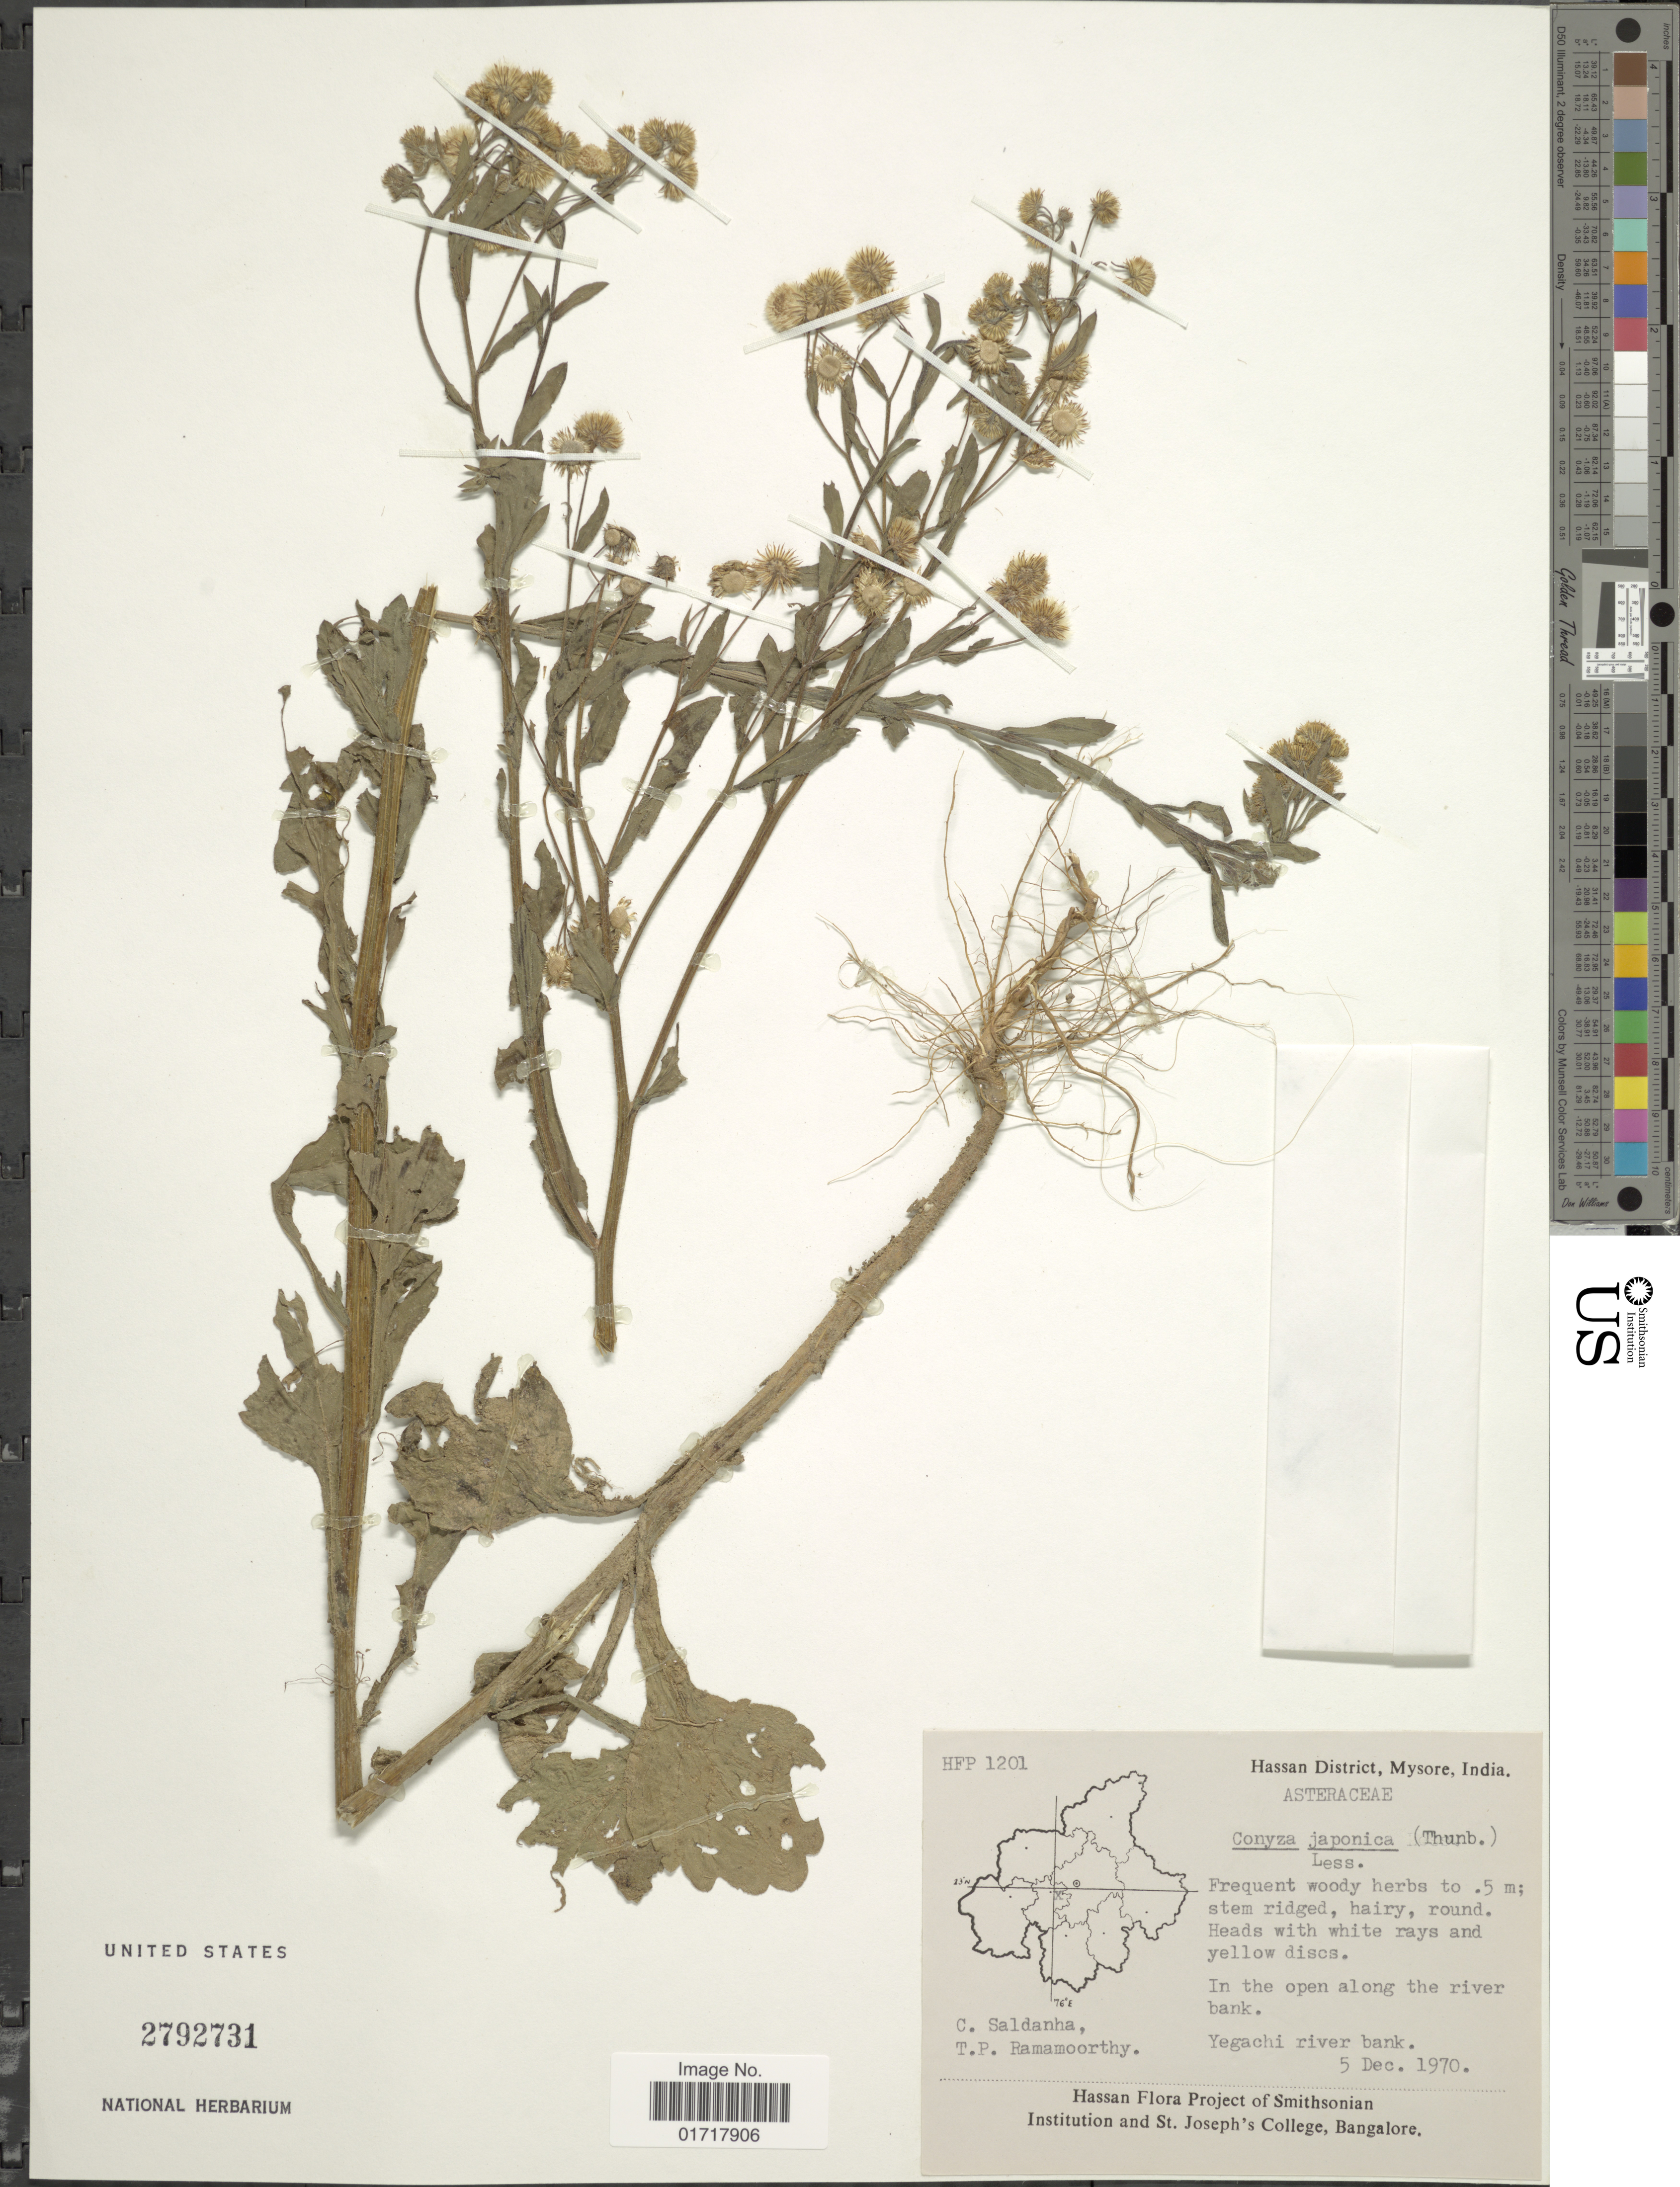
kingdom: Plantae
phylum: Tracheophyta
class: Magnoliopsida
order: Asterales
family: Asteraceae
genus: Conyza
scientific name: Conyza japonica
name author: (Thunb.) Less.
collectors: C. Saldanha & T. P. Ramamoorthy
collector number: HFP1201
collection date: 1970-12-05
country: India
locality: Hassan District, Mysore, India. In the open along the river bank, Yegachi river bank.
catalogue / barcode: US 2792731